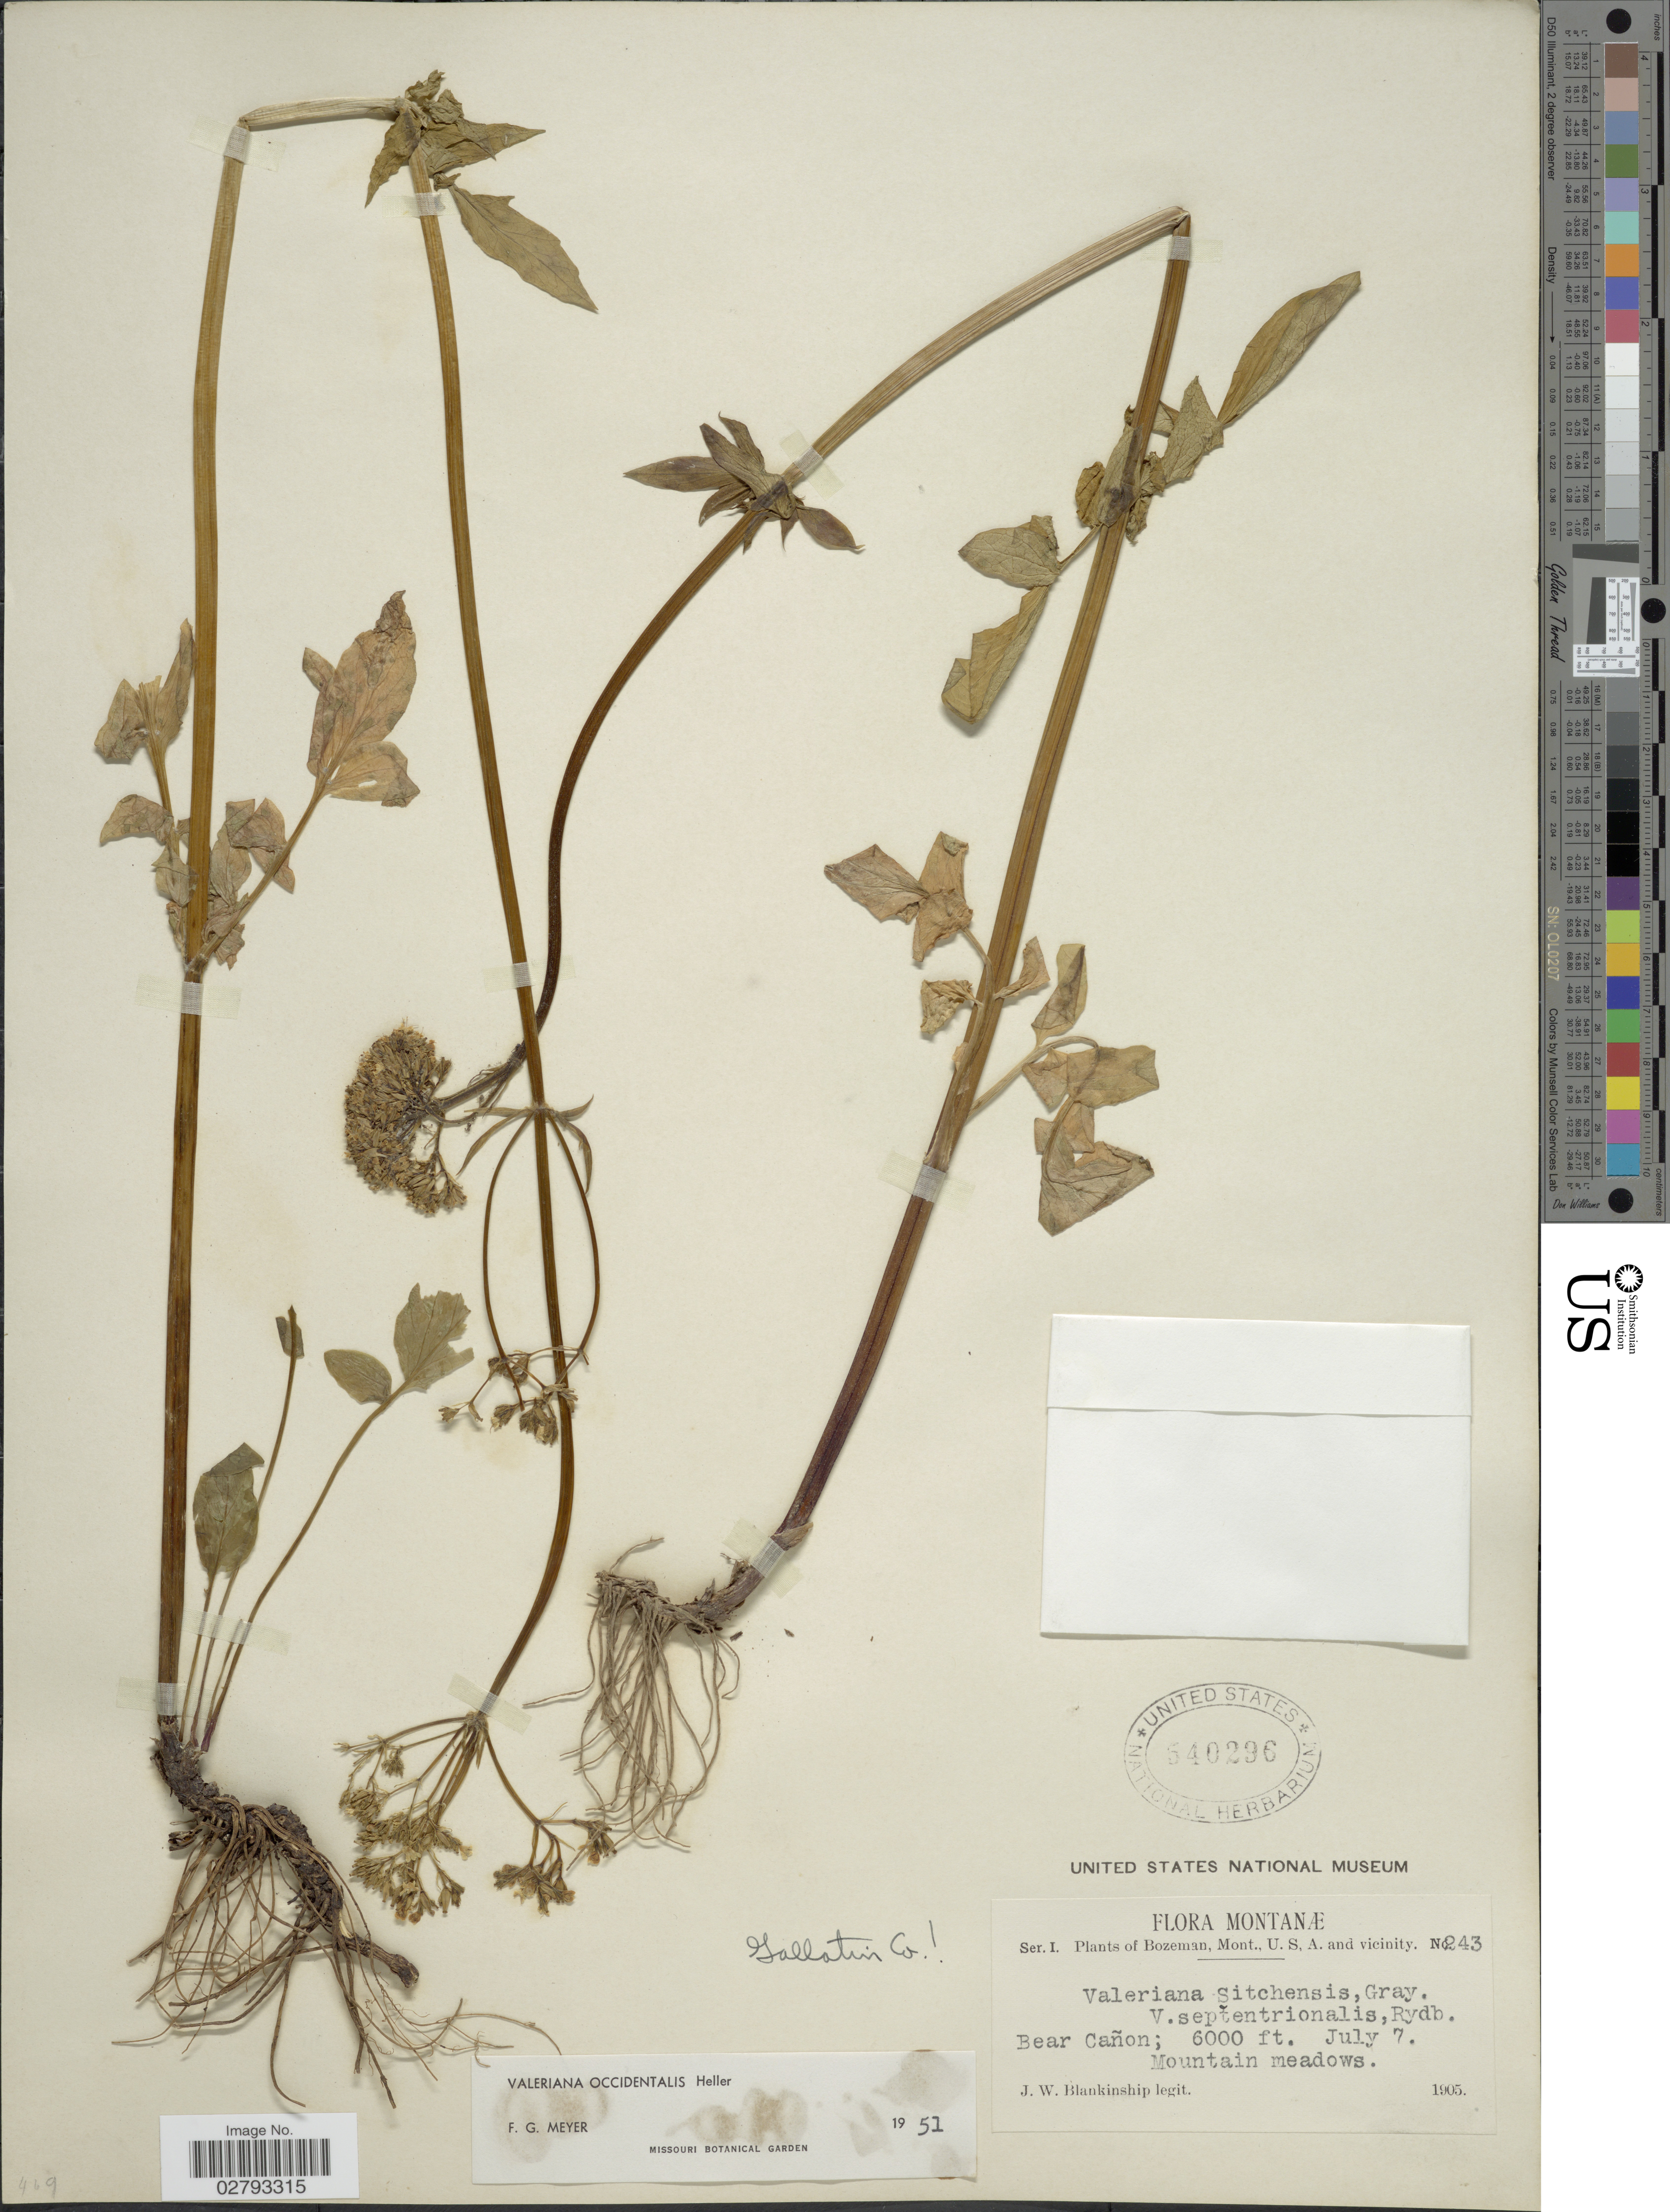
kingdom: Plantae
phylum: Tracheophyta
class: Magnoliopsida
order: Dipsacales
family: Caprifoliaceae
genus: Valeriana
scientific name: Valeriana occidentalis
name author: A. Heller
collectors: J. W. Blankinship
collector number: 243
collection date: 1905-07-07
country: United States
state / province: Montana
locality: Montanæ, Bozeman, and vicinity. Bear Cañon; Mountain meadows.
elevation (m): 1829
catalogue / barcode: US 540296